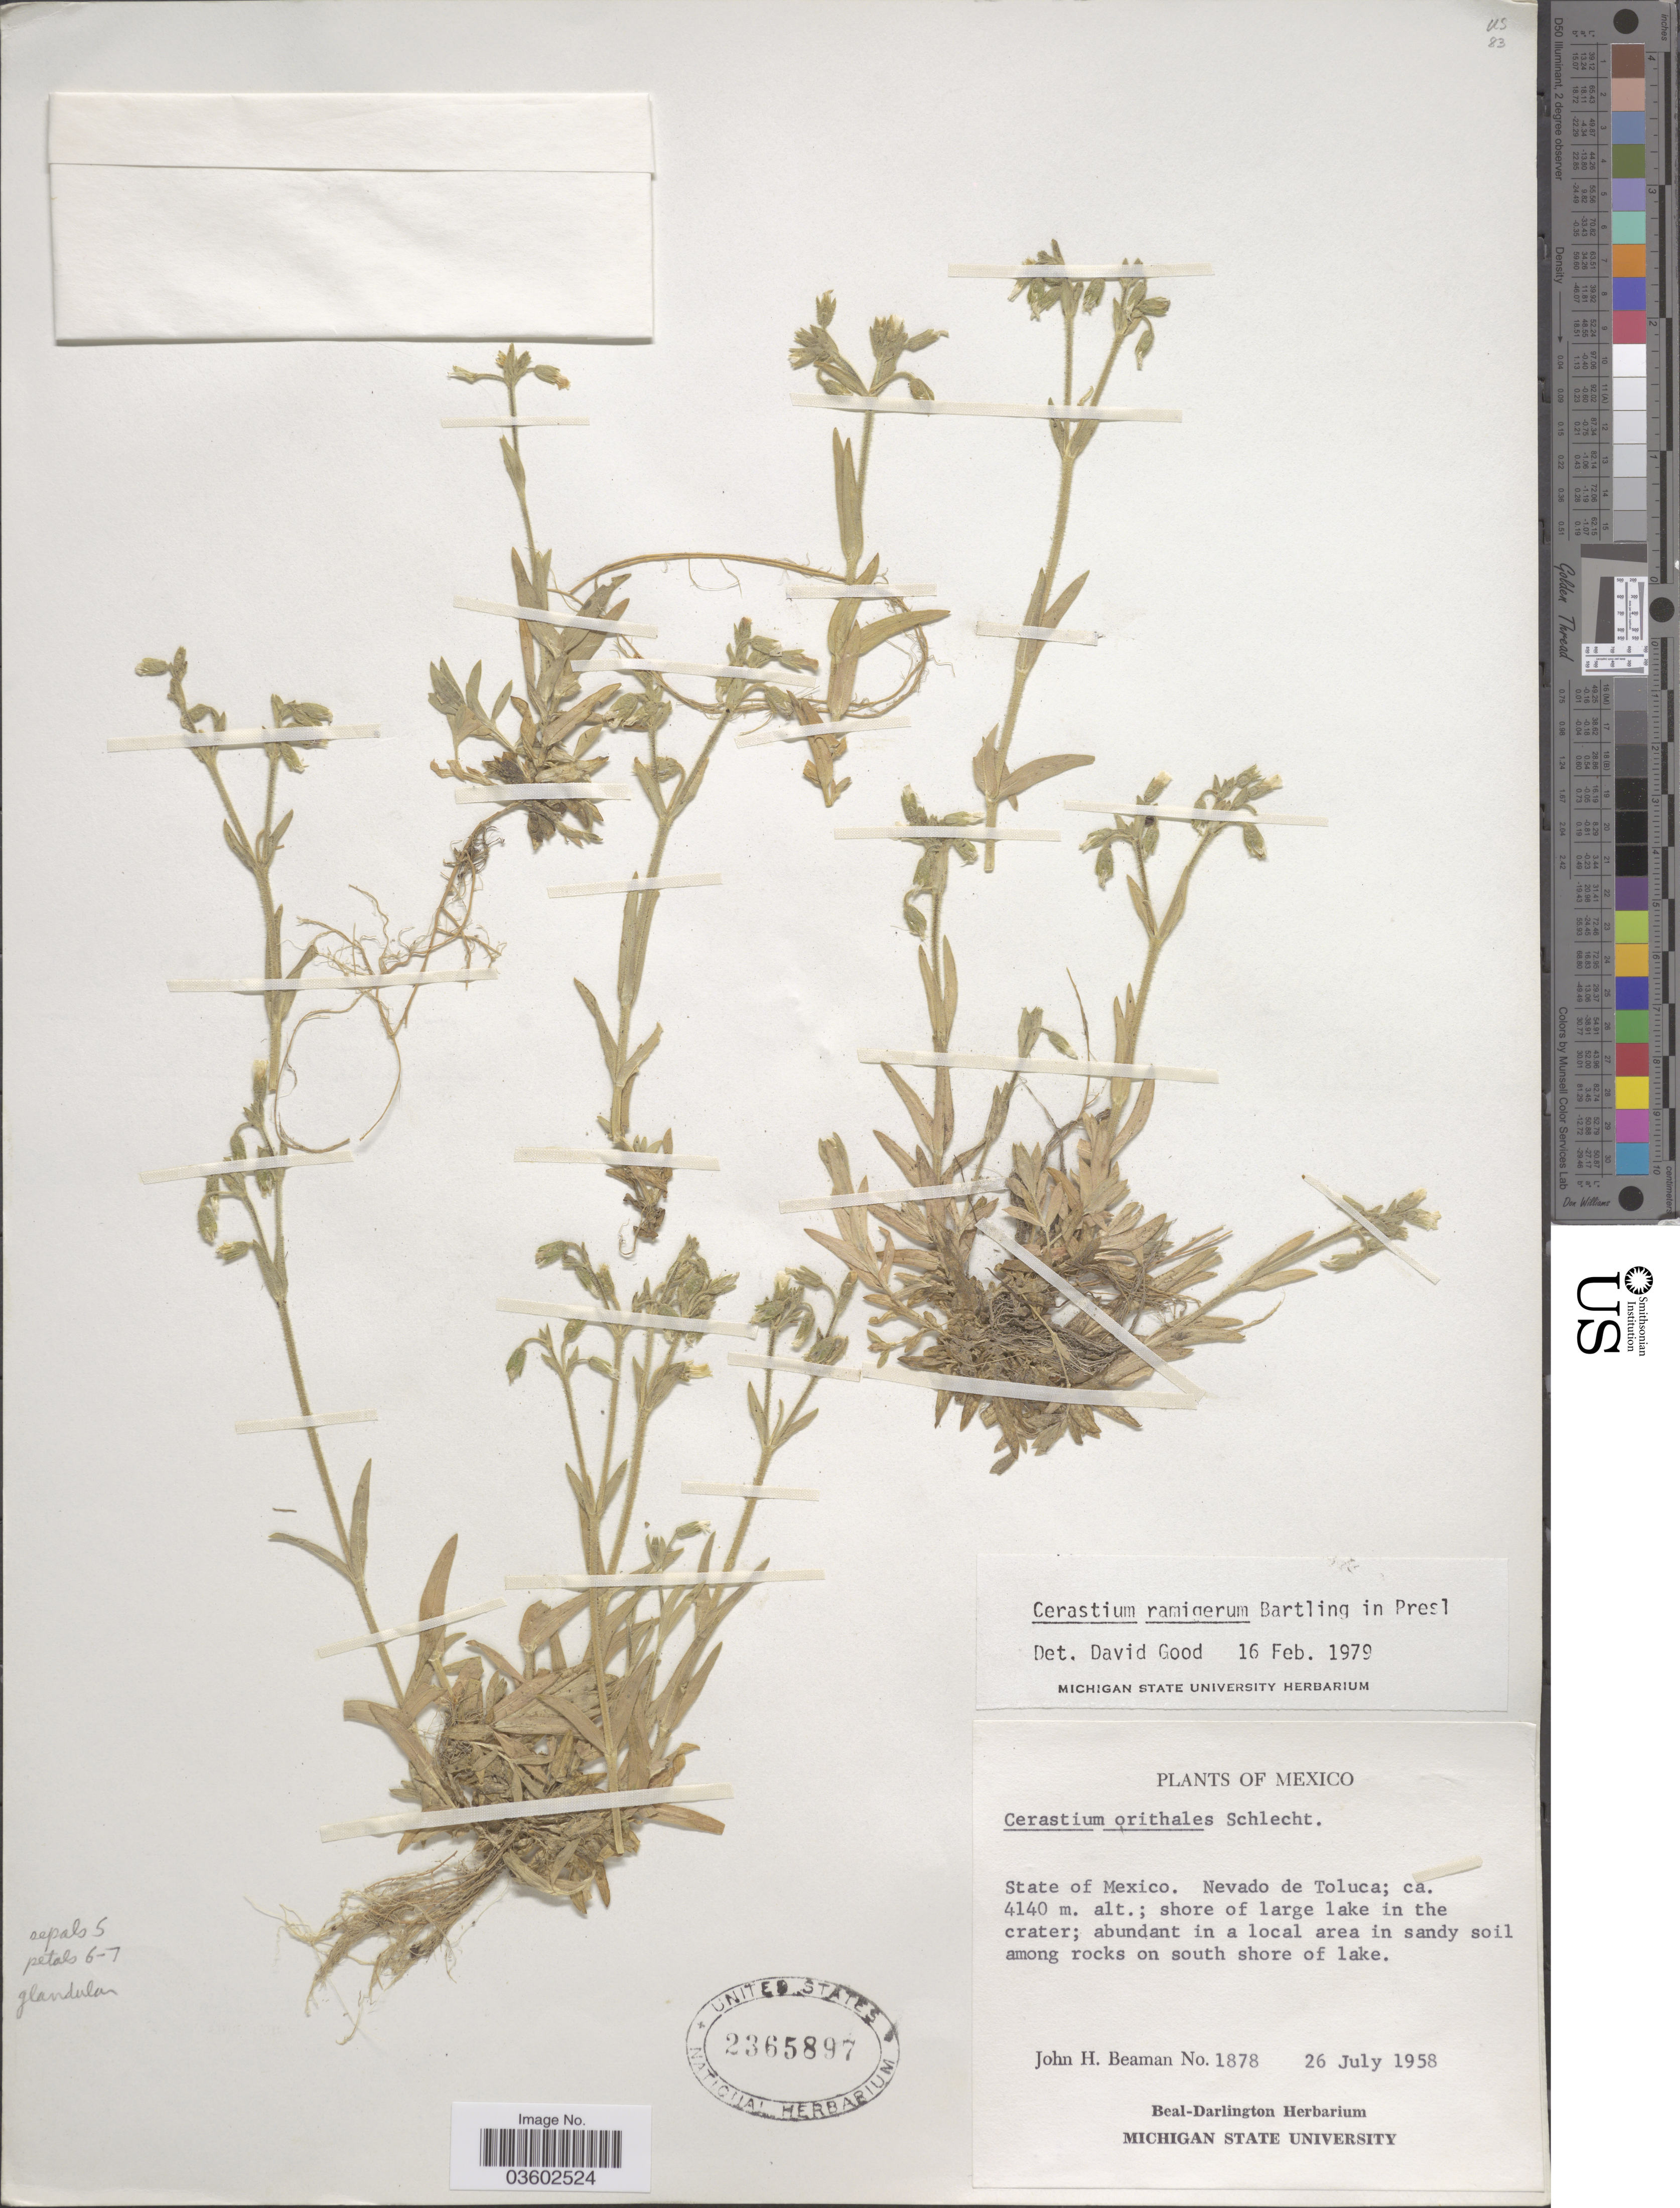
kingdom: Plantae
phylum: Tracheophyta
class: Magnoliopsida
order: Caryophyllales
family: Caryophyllaceae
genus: Cerastium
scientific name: Cerastium ramigerum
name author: Bartl.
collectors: J. H. Beaman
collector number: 1878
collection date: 1958-07-26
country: Mexico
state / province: México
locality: Nevado de Toluca; shore of large lake in the crater.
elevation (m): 4140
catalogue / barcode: US 2365897